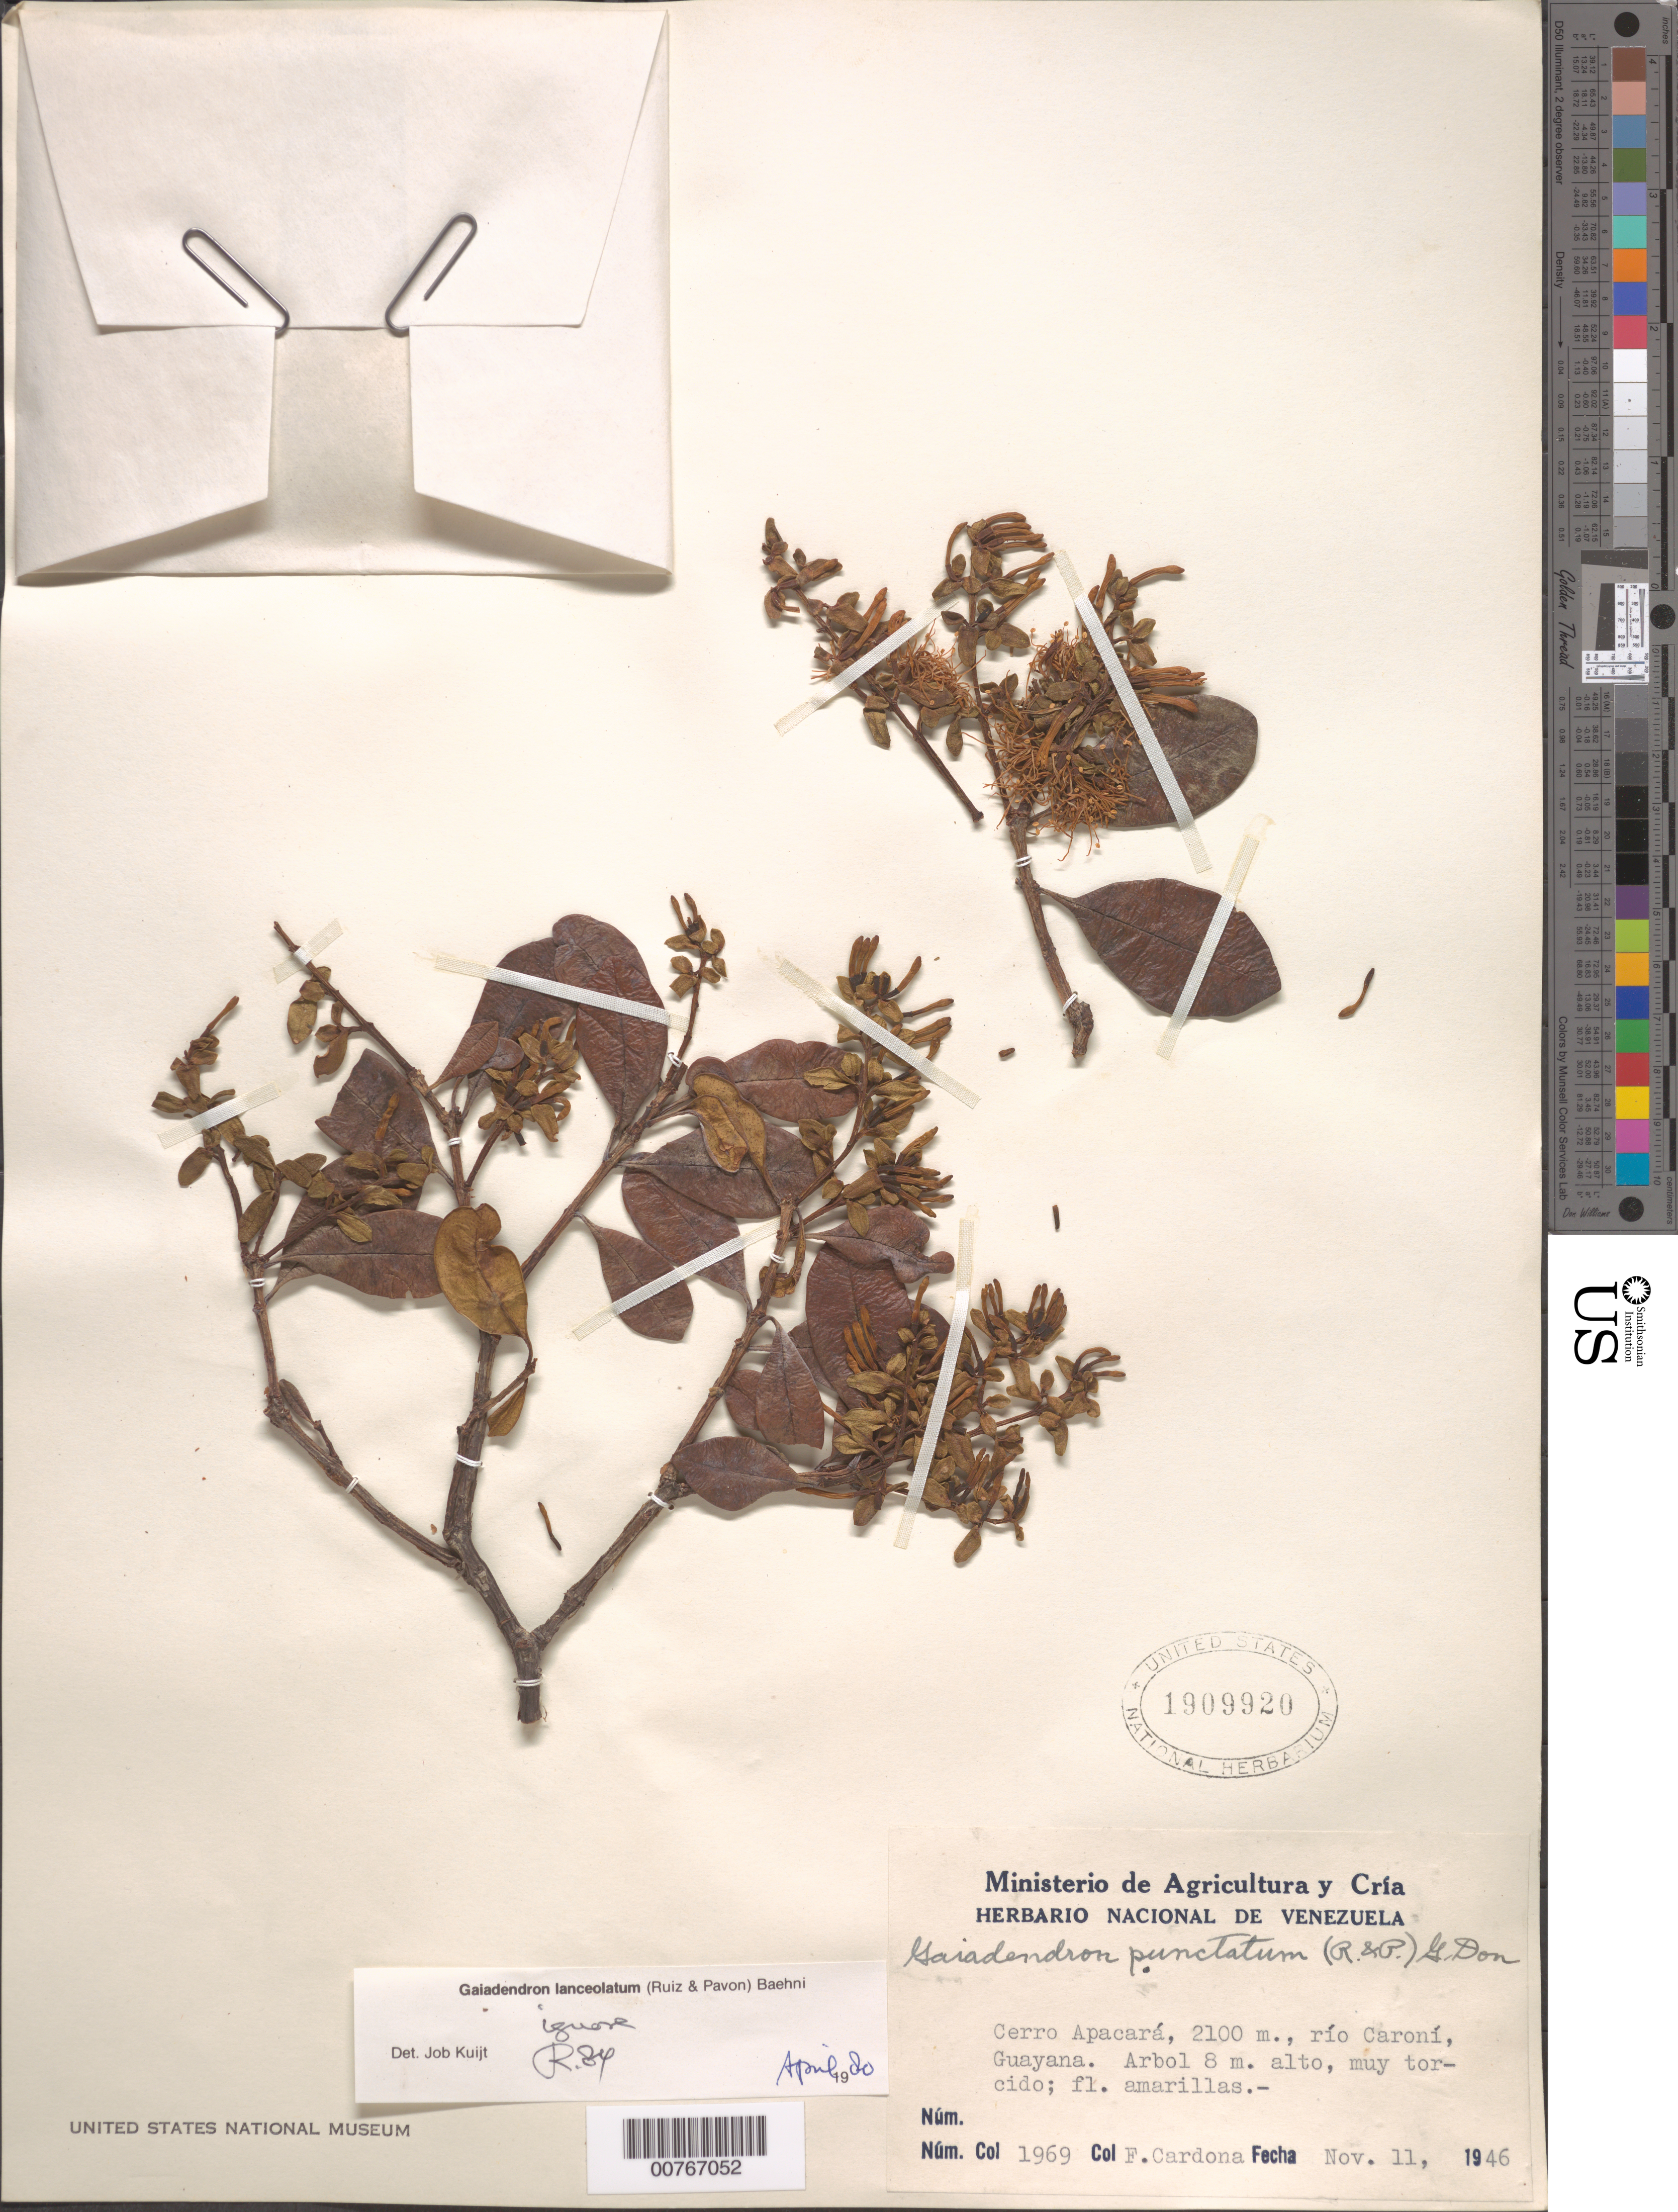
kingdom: Plantae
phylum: Tracheophyta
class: Magnoliopsida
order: Santalales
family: Loranthaceae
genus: Gaiadendron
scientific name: Gaiadendron lanceolatum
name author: (Ruiz & Pav.) Baehni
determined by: Kuijt, Job, (CANADA)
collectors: F. Cardona Puig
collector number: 1969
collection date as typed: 11-Nov-46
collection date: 1946-11-11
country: Venezuela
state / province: Bolívar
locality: Cerro Apacará, Río Caroní, Guayana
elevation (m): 2100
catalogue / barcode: US 1909920